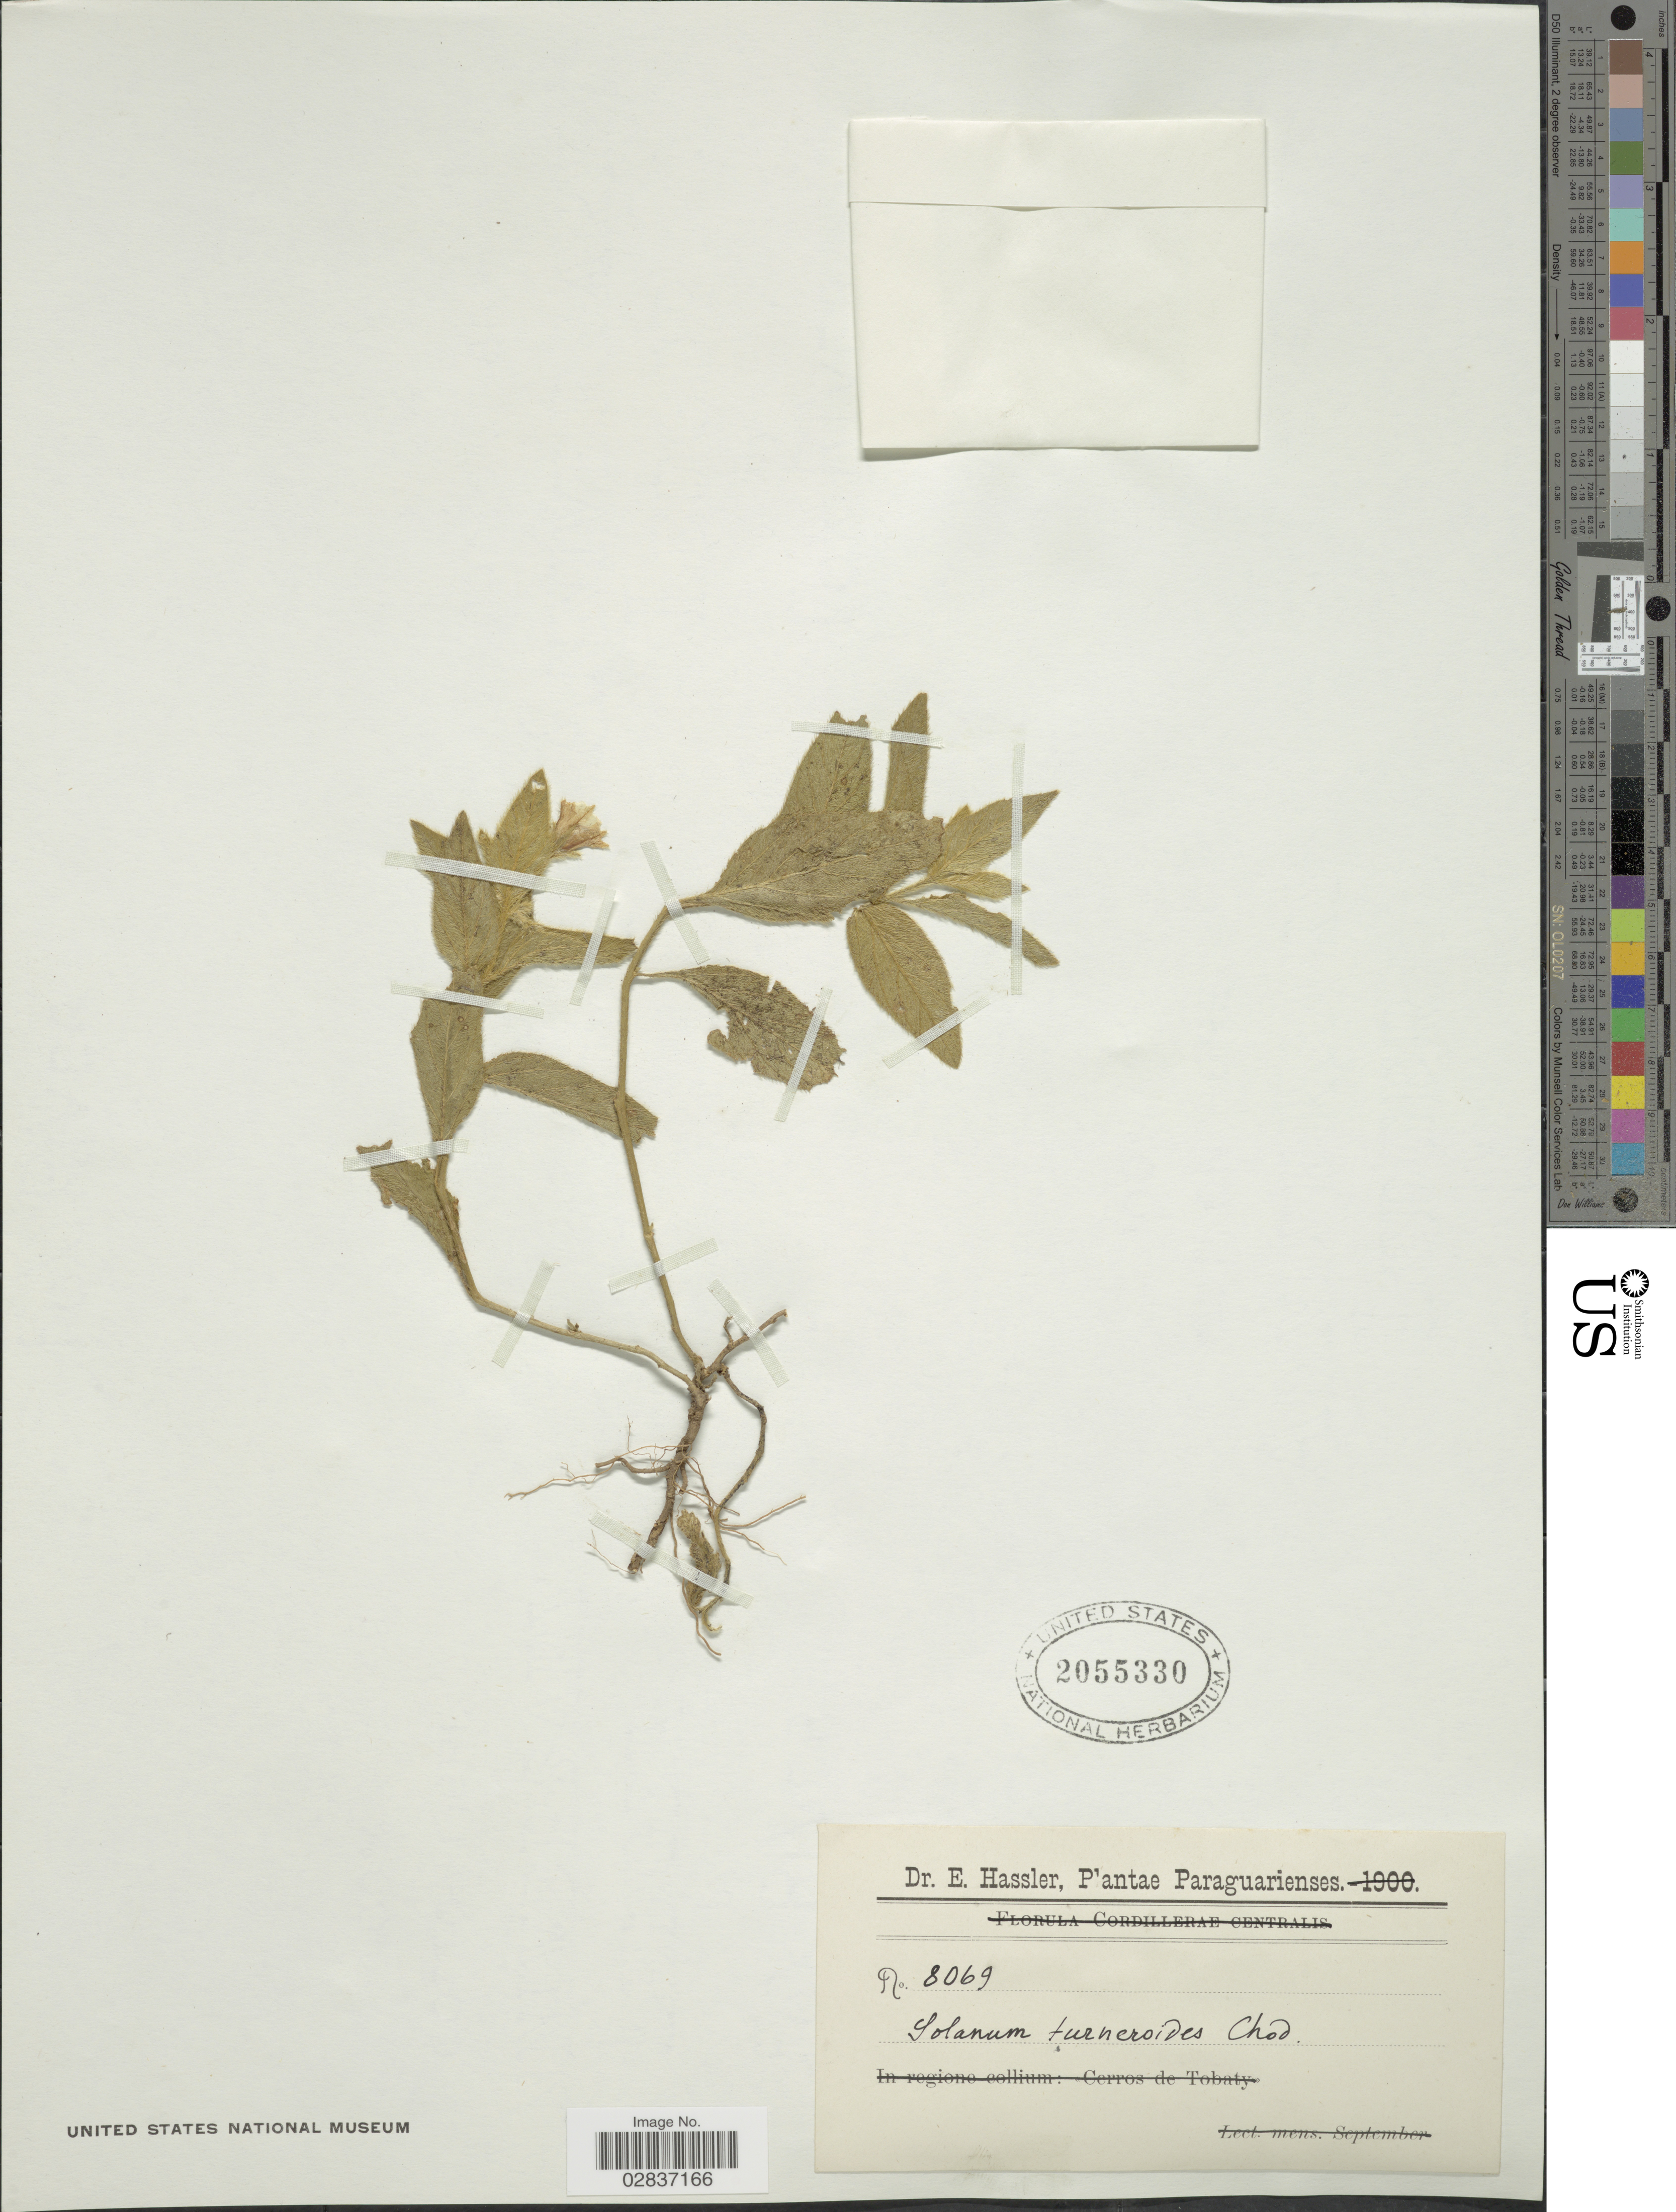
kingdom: Plantae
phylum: Tracheophyta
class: Magnoliopsida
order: Solanales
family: Solanaceae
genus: Solanum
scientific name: Solanum turneroides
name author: Chodat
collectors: E. Hassler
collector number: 8069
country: Paraguay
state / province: Paraguari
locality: Paraguarienses.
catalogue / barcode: US 2055330